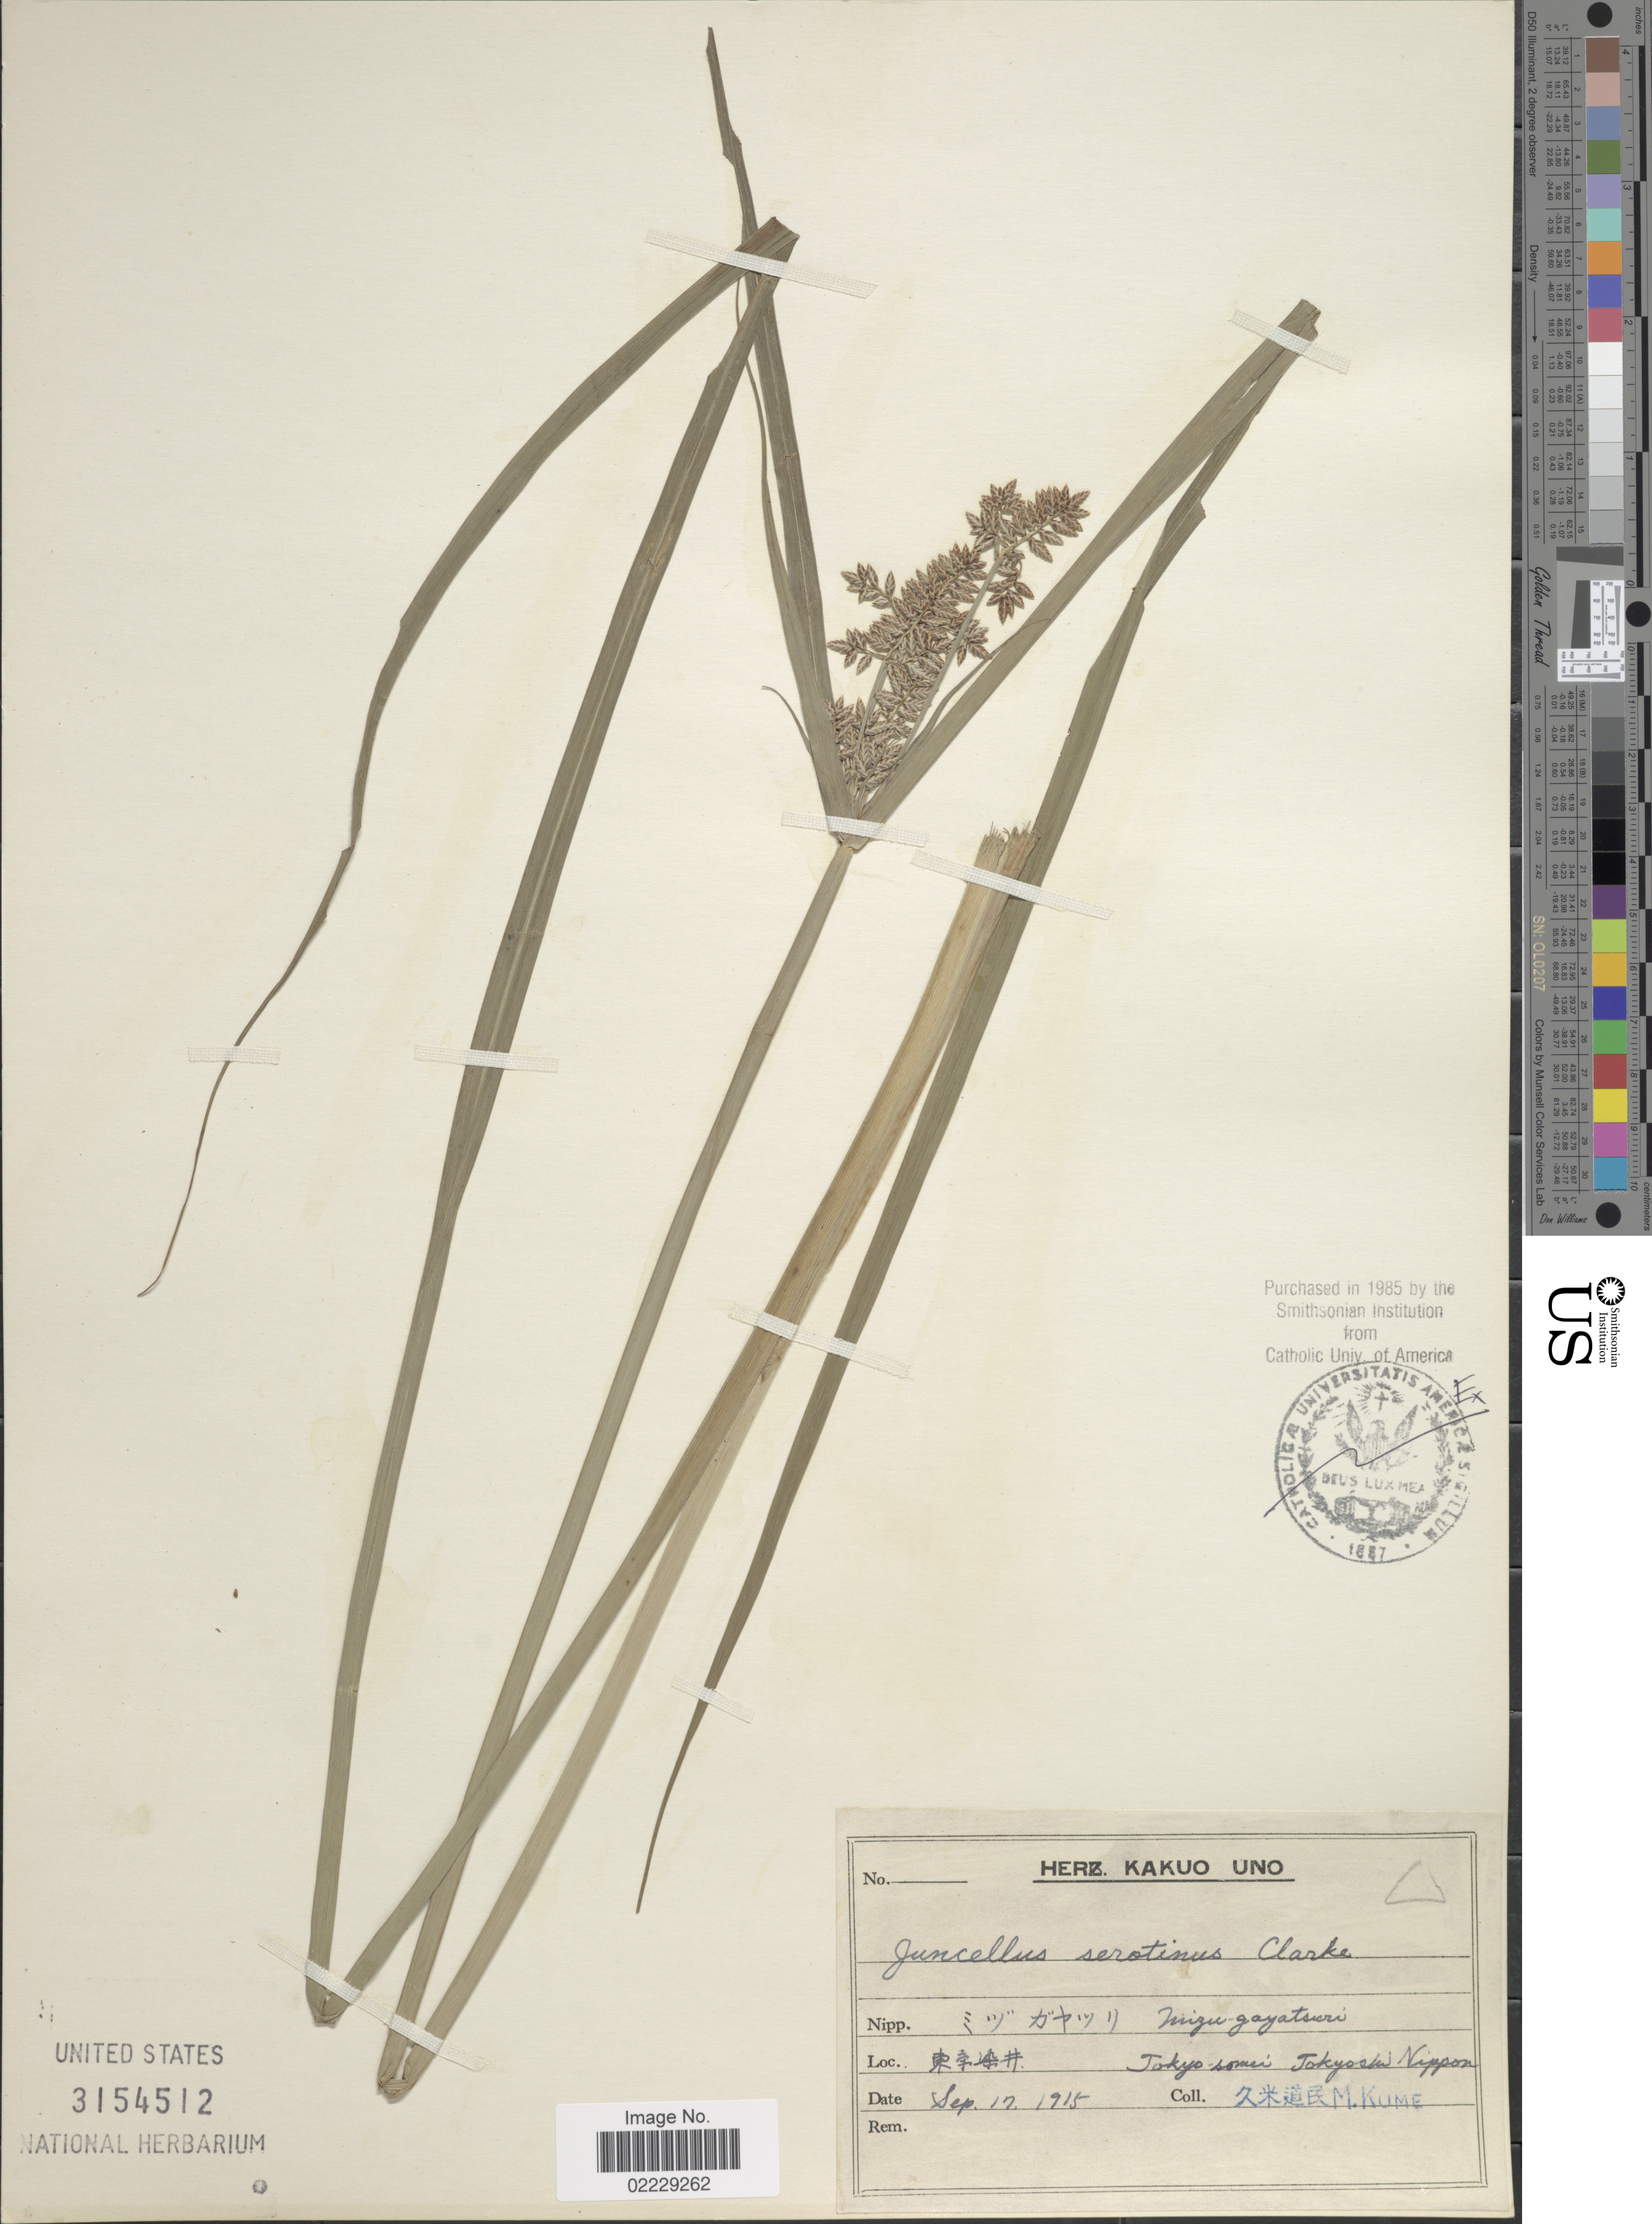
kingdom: Plantae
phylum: Tracheophyta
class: Liliopsida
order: Poales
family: Cyperaceae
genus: Cyperus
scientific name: Cyperus serotinus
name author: Rottb.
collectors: M. Kume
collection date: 1915-09-17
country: Japan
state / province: Tokyo, Federal City of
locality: Tokyo-somei Tokyosha Nippon.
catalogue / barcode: US 3154512